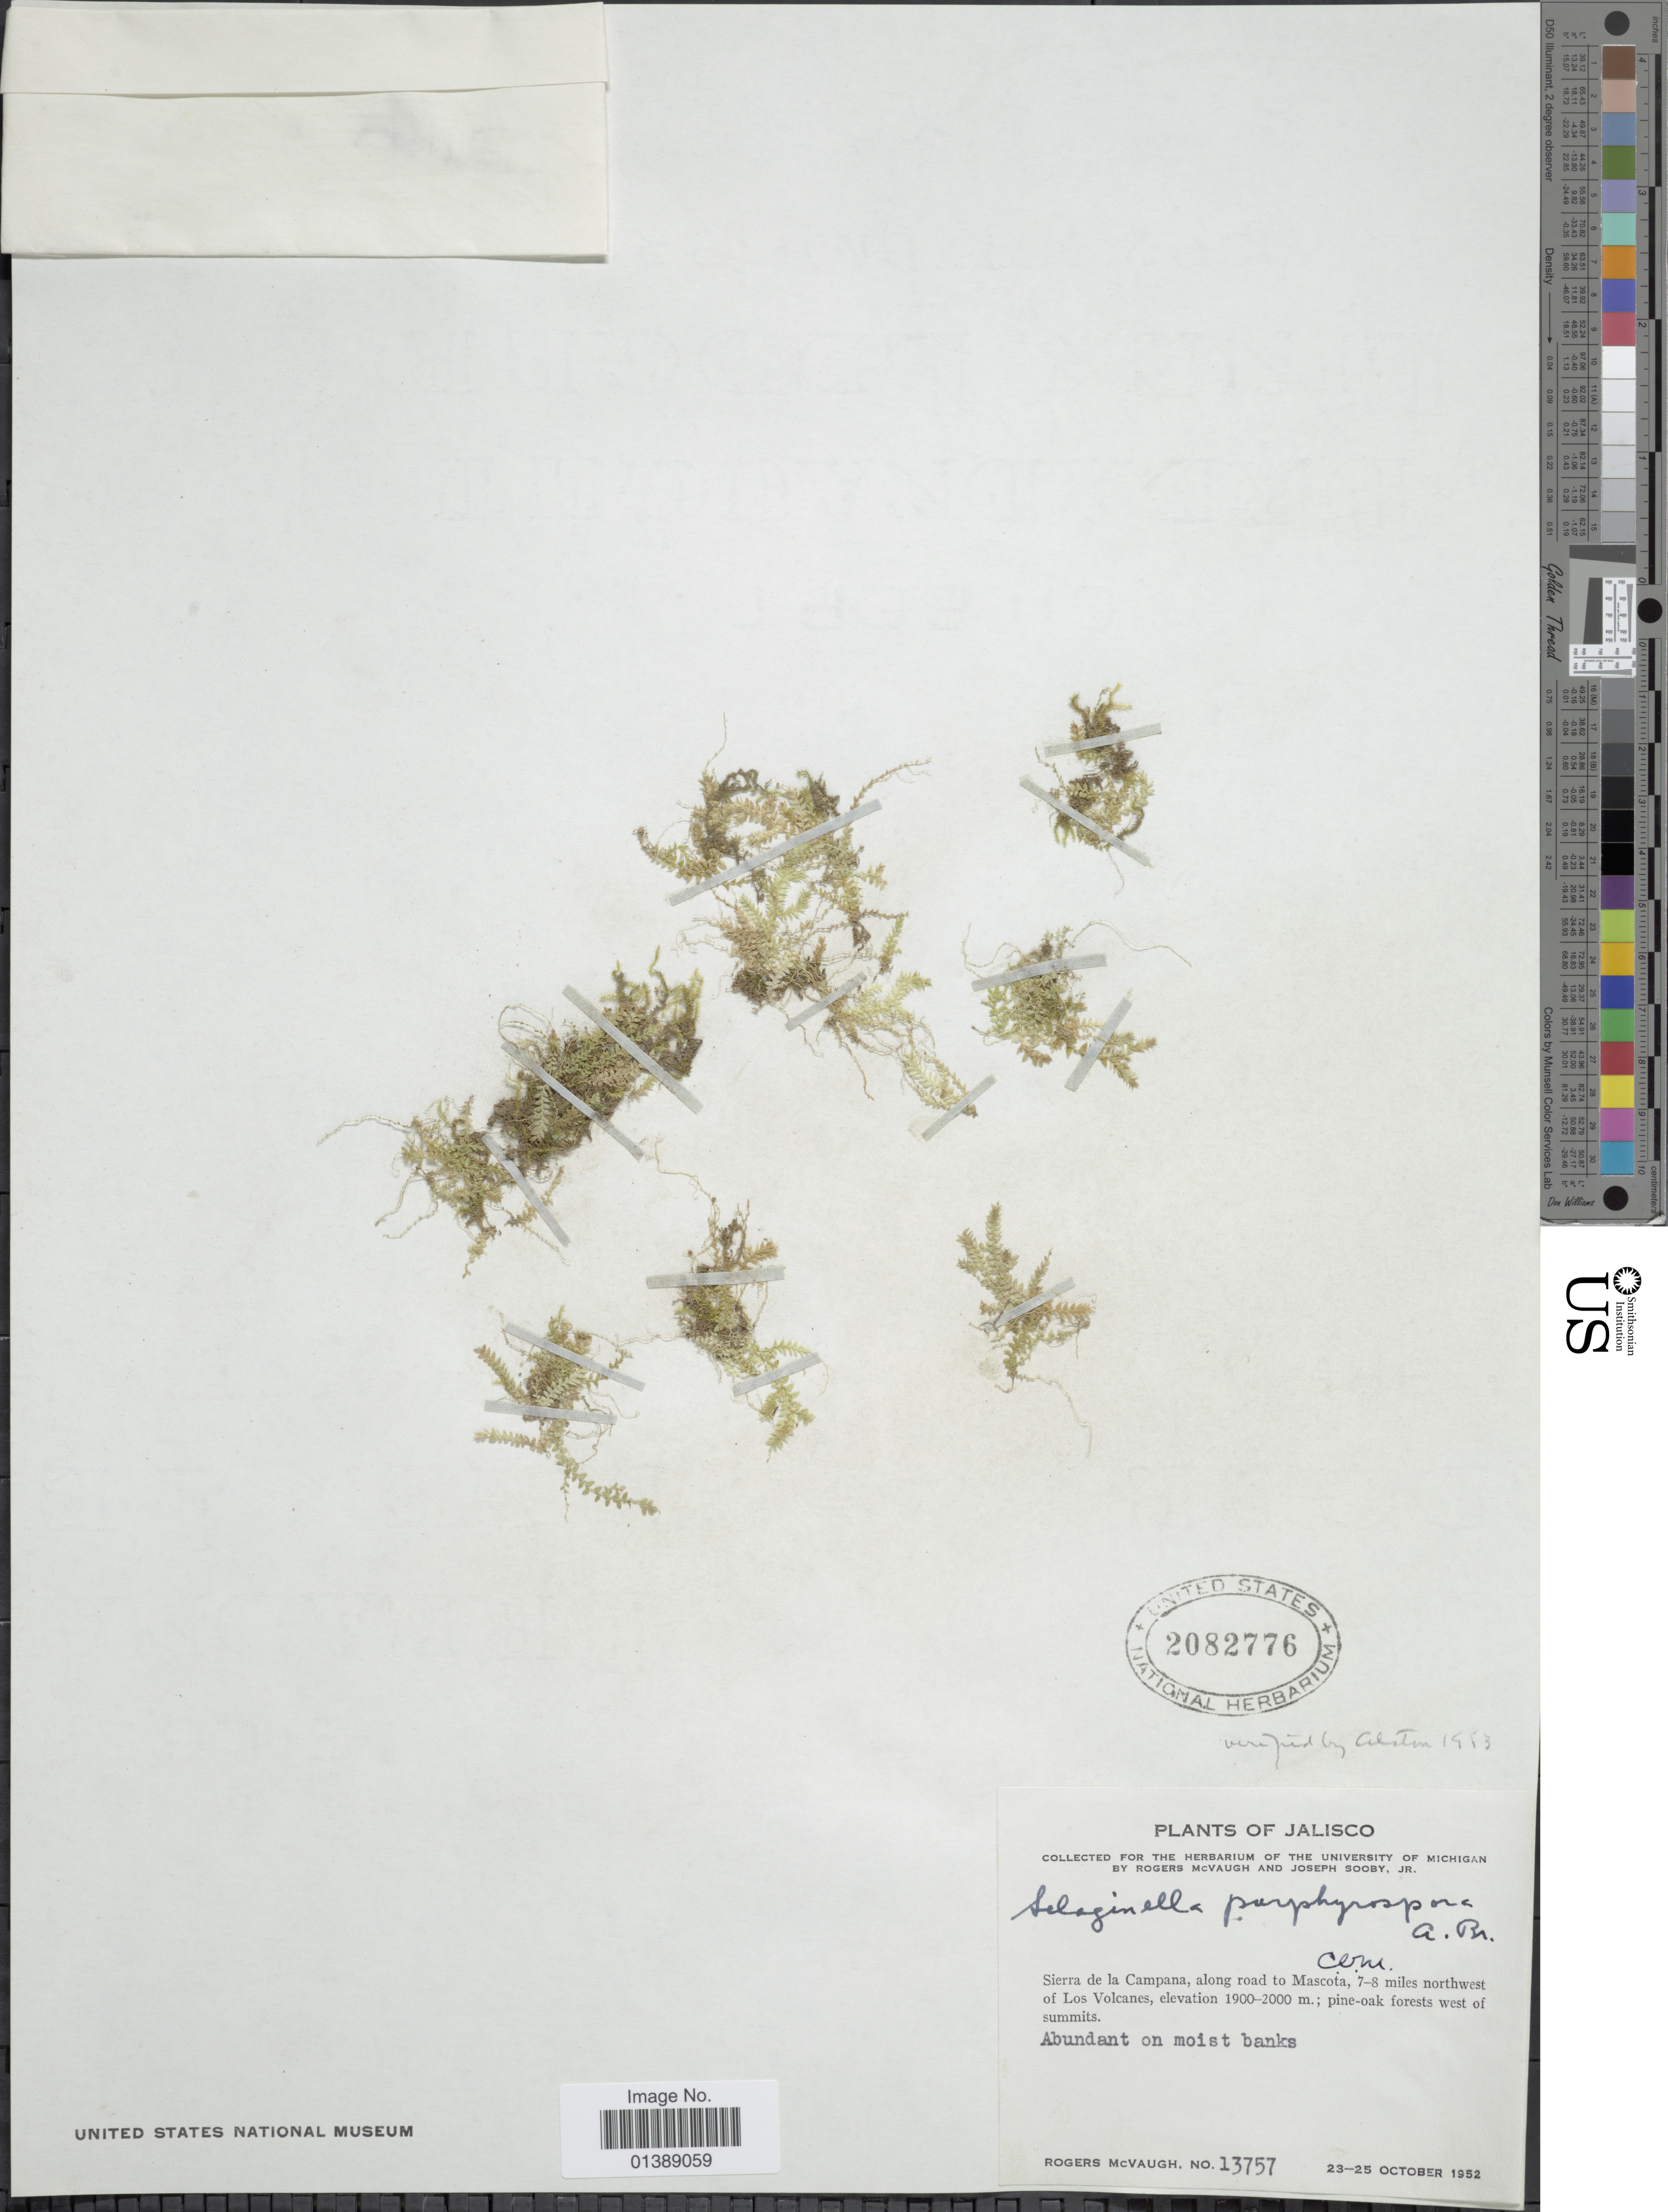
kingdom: Plantae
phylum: Tracheophyta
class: Lycopodiopsida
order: Selaginellales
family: Selaginellaceae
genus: Selaginella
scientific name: Selaginella porphyrospora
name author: A. Braun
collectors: R. McVaugh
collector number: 13757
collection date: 1952-10-23/1952-10-25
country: Mexico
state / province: Jalisco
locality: Sierra de la Campana, along road to Mascota, 7-8 miles northwest of Los Volcanes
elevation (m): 1900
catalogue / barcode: US 2082776